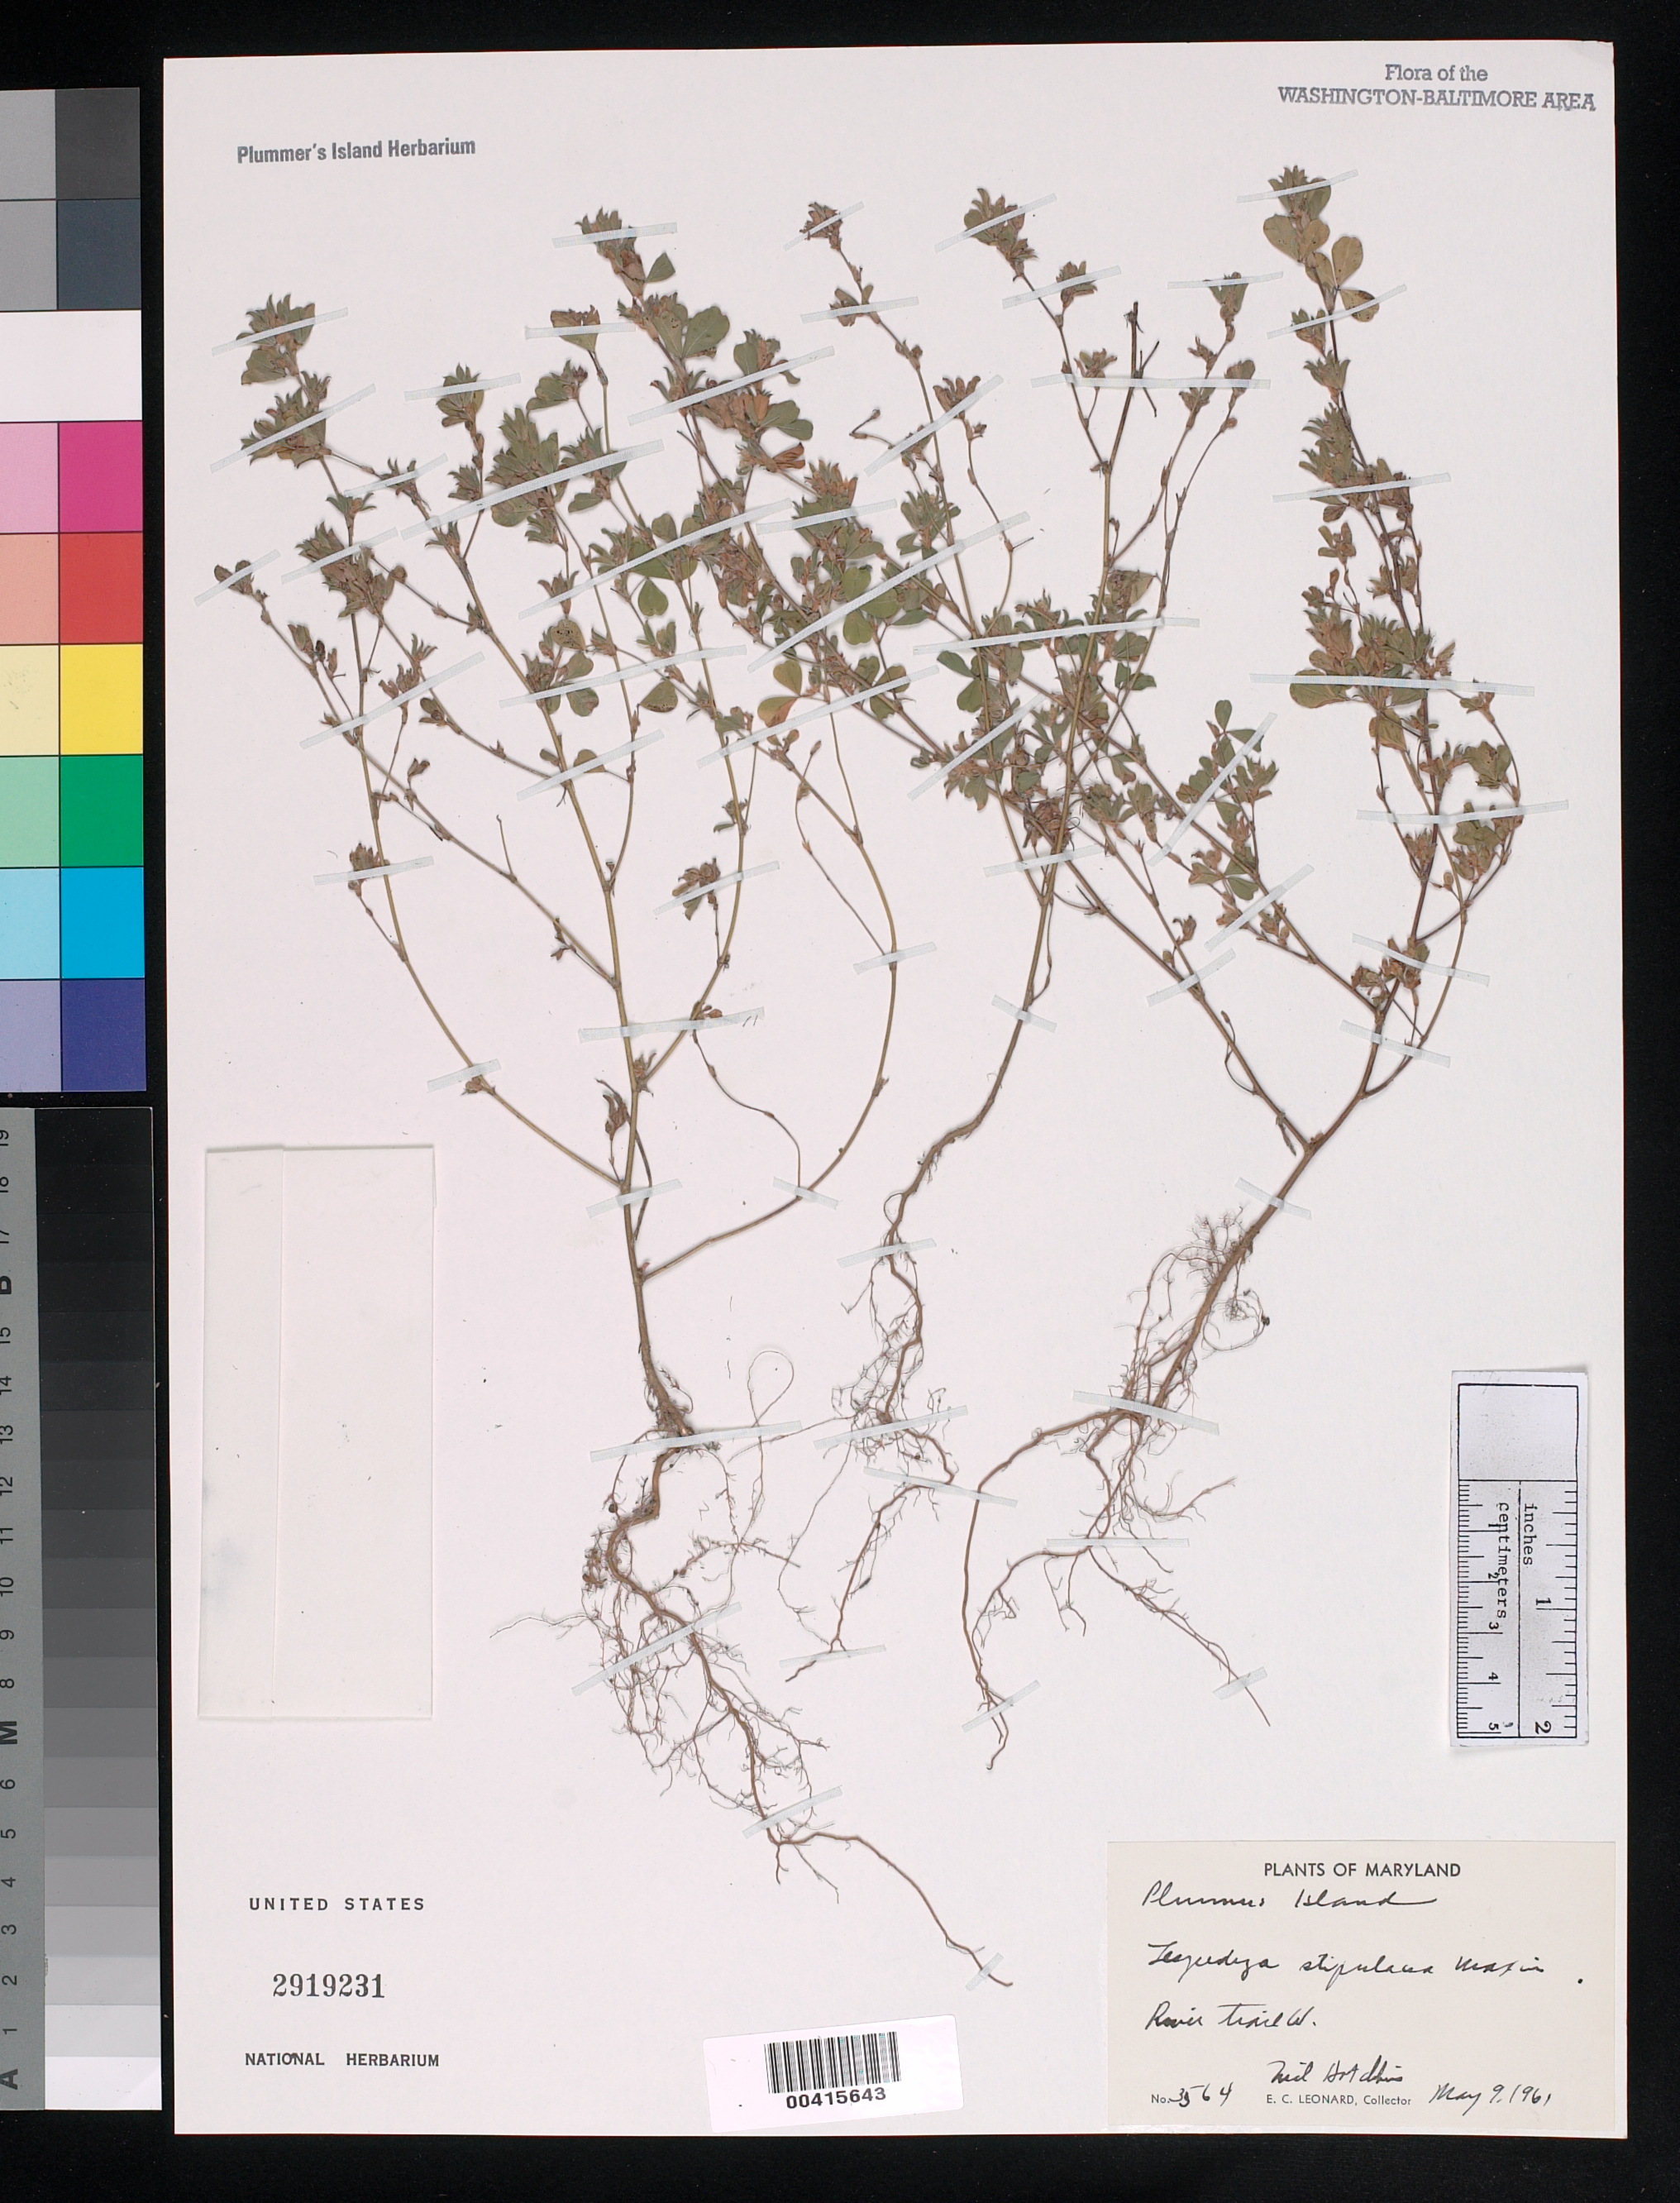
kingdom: Plantae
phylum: Tracheophyta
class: Magnoliopsida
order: Fabales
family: Fabaceae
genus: Kummerowia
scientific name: Kummerowia stipulacea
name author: (Maxim.) Makino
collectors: N. Hotchkiss & E. C. Leonard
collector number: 3564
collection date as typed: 09 May 1961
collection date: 1961-05-09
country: United States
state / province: Maryland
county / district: Montgomery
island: Plummers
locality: Plummer's Island, River Trail west end C. & O. Canal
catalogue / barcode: US 2919231